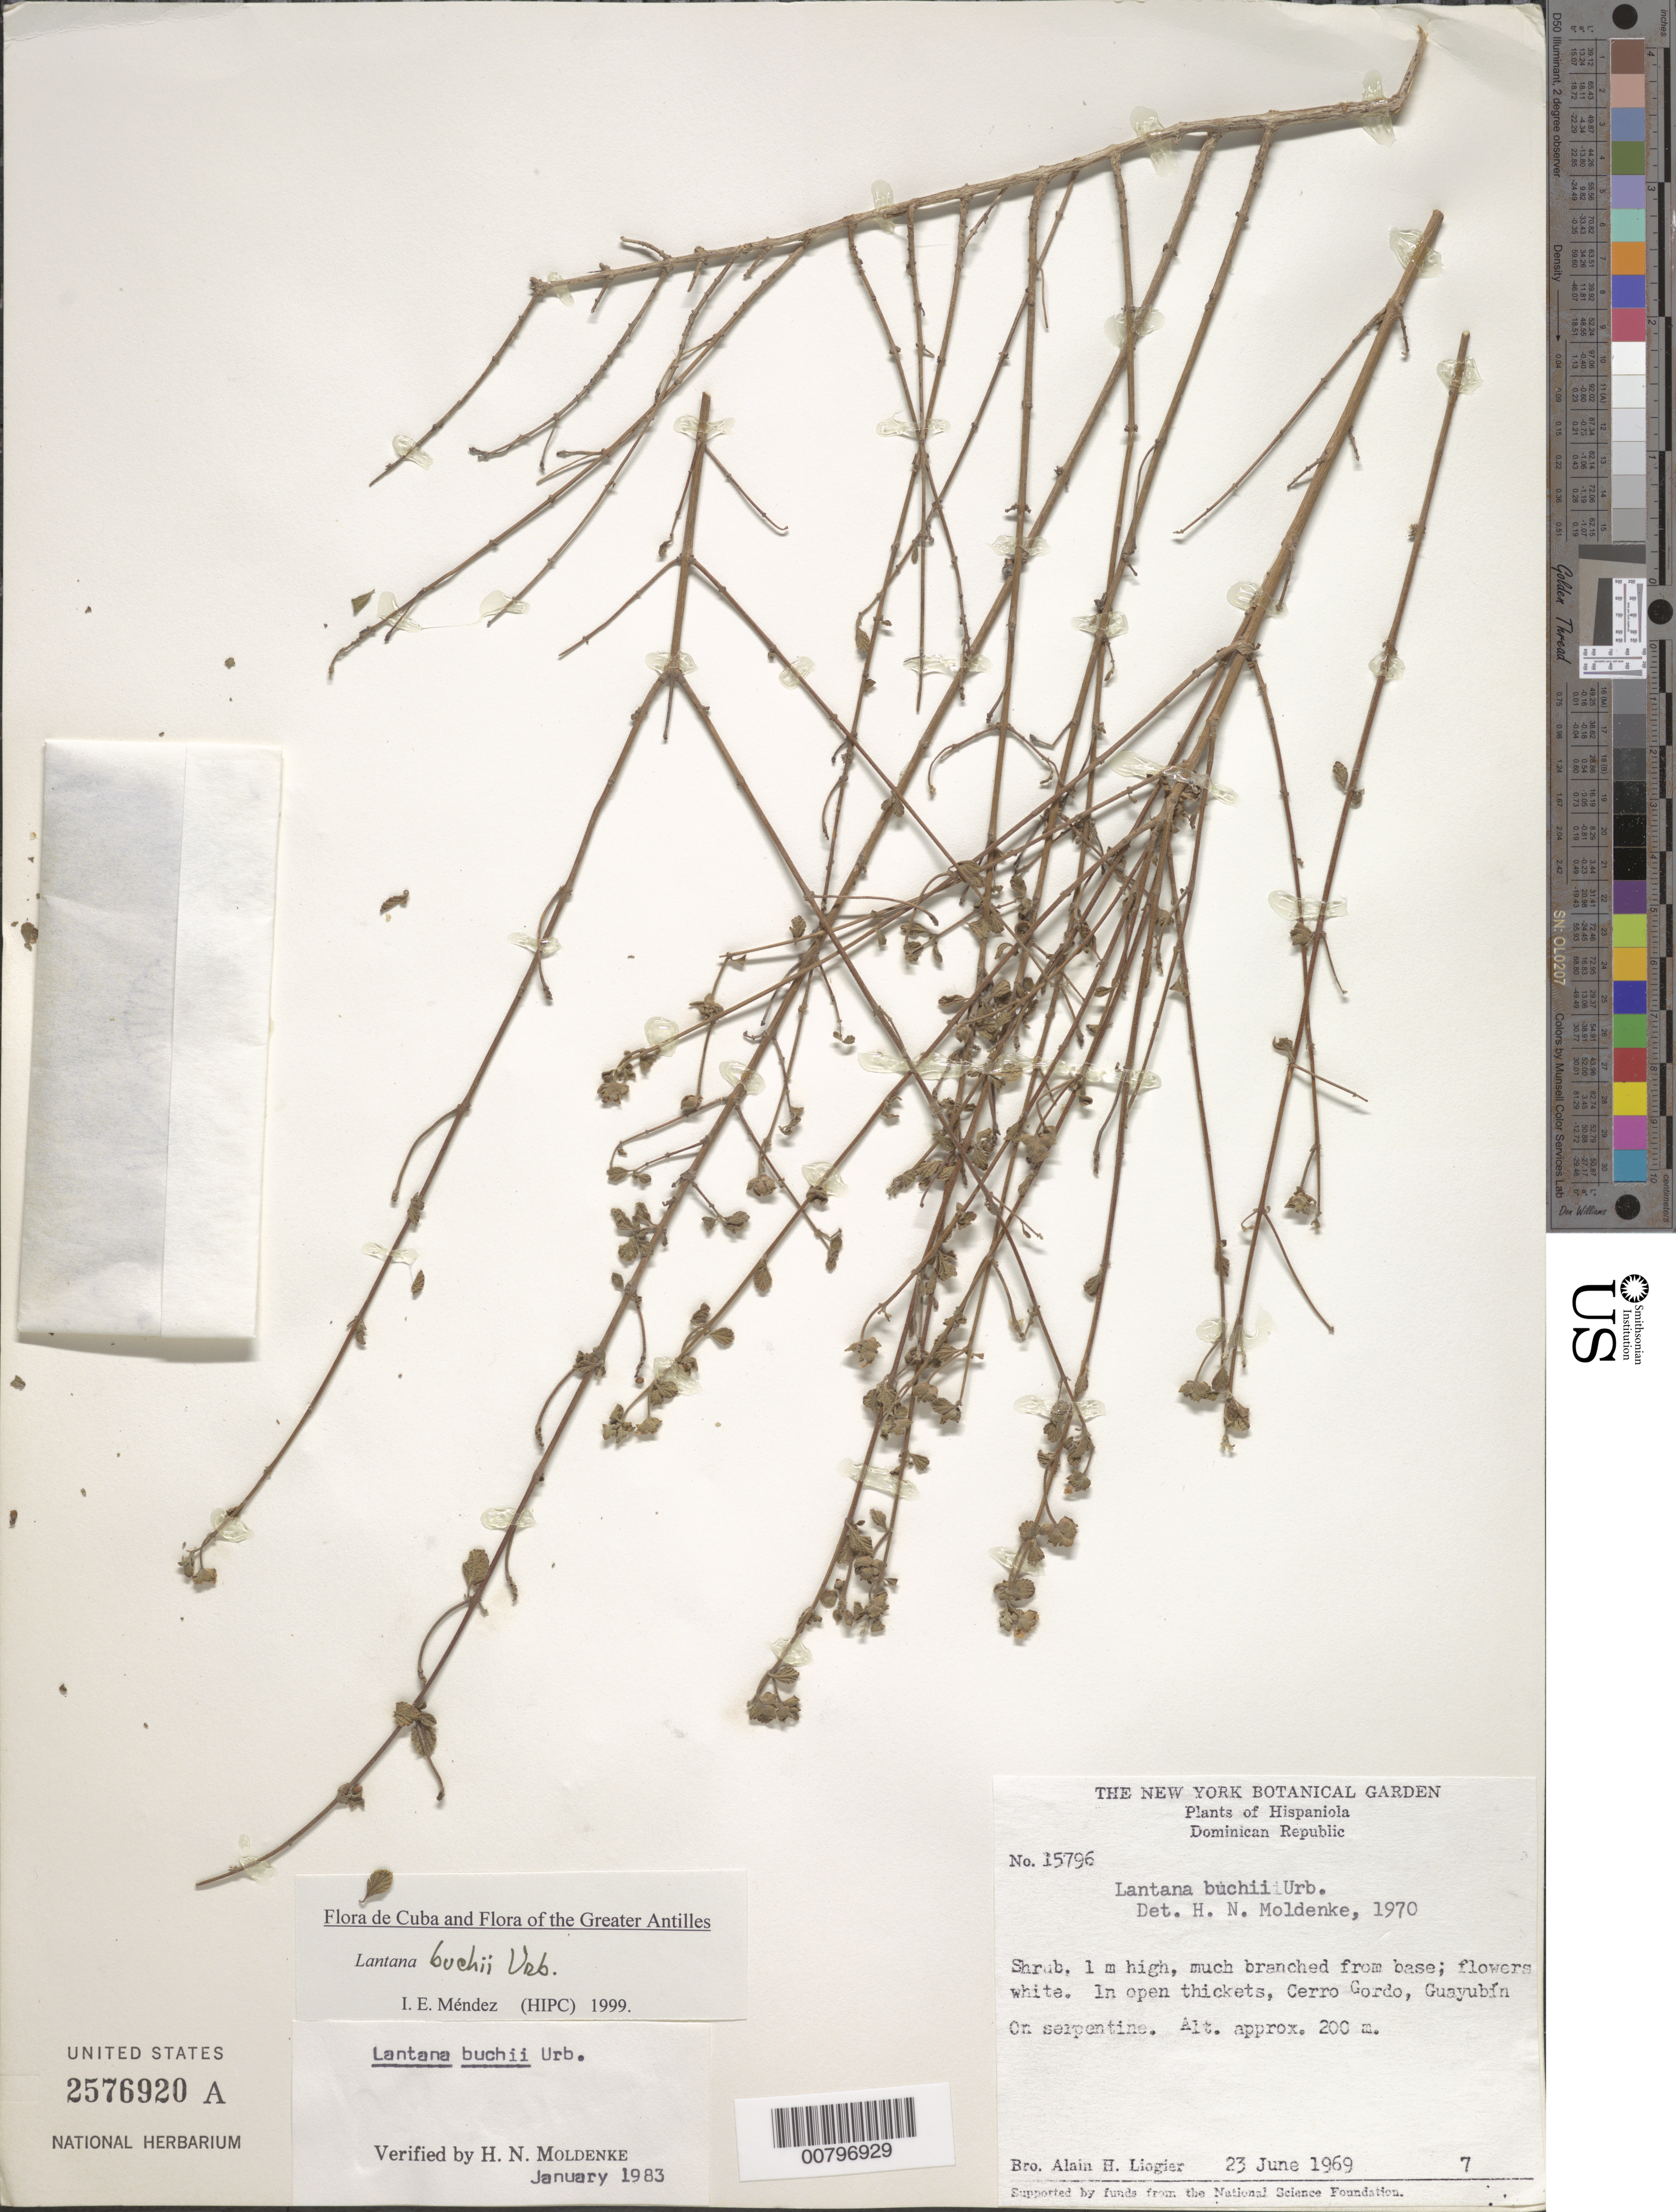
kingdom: Plantae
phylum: Tracheophyta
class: Magnoliopsida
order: Lamiales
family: Verbenaceae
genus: Lantana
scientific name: Lantana buchii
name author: Urb.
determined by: Méndez, Isidro E., (HIPC)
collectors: A. H. Liogier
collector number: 15796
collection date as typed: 23 j 1 1969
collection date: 1969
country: Dominican Republic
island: Hispaniola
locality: Cerro Gordo, Guayubín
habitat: In open thickets on serpentine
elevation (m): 200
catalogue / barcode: US 2576920A